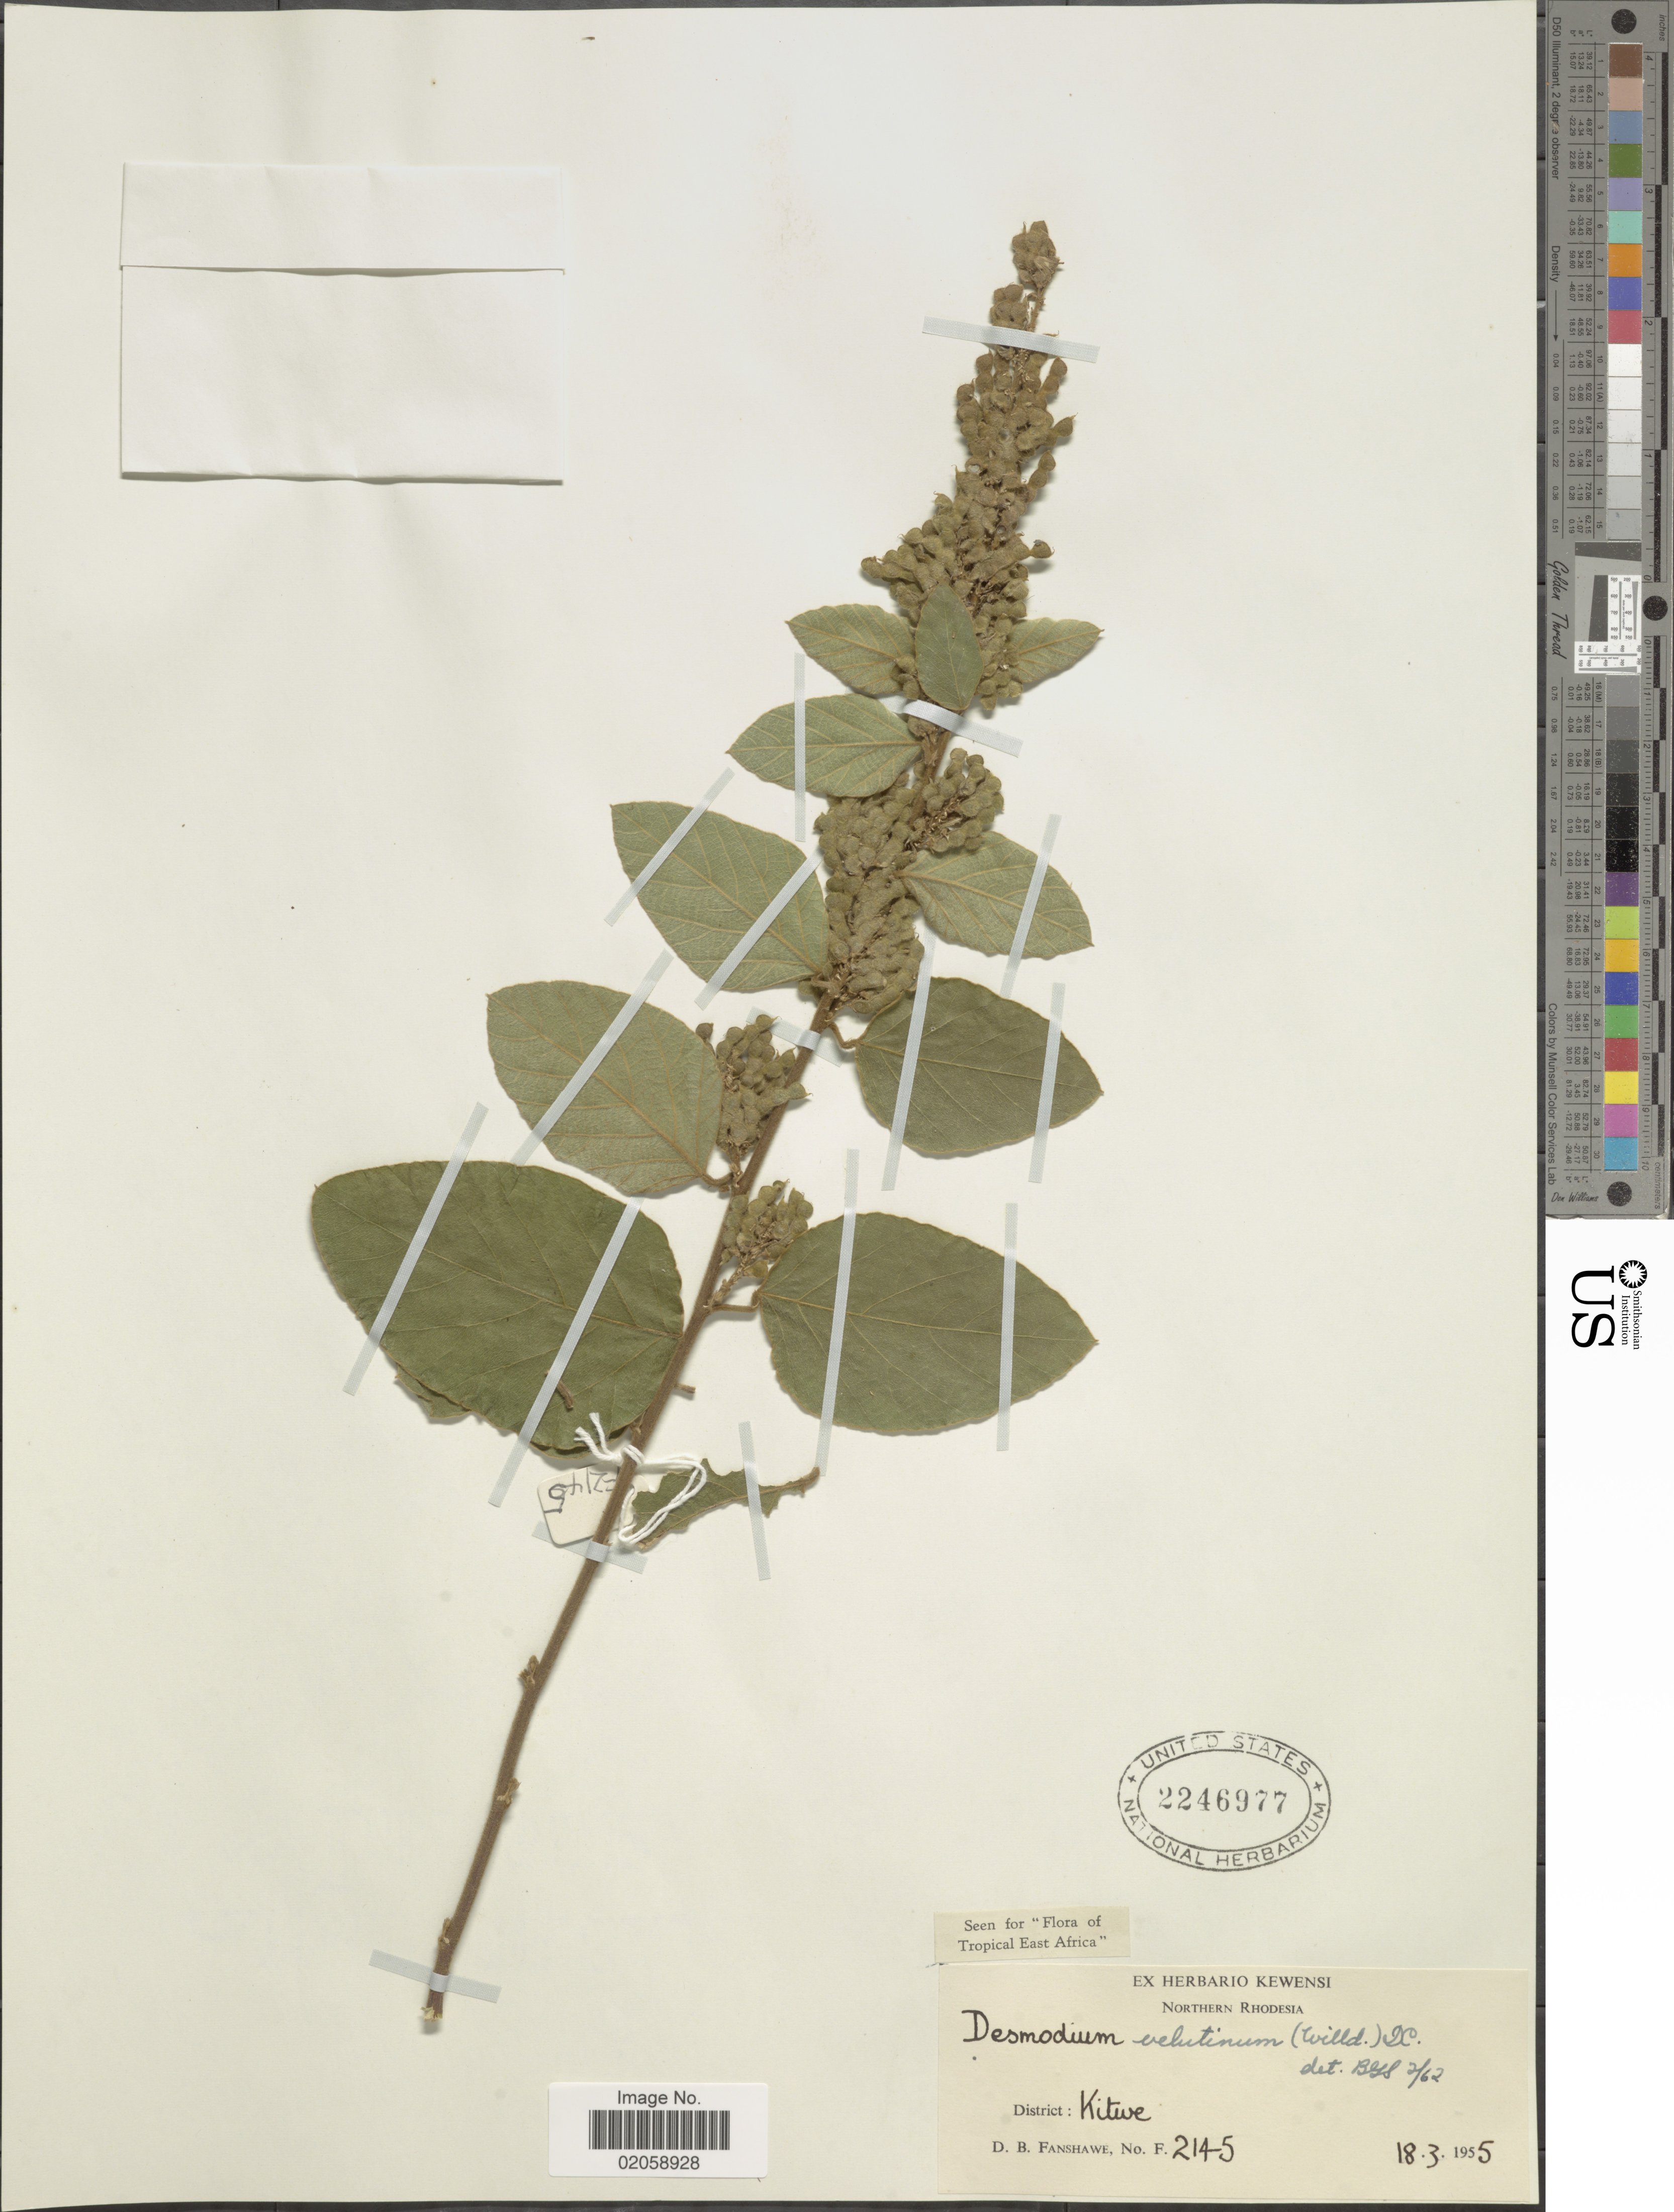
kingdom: Plantae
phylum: Tracheophyta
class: Magnoliopsida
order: Fabales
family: Fabaceae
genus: Polhillides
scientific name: Polhillides velutina subsp. velutina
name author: (Willd.) H. Ohashi & K. Ohashi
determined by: Strong, Mark T., (BOT), Smithsonian Institution - National Museum of Natural History (UNITED STATES)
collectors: D. B. Fanshawe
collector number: F2145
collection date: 1955-03-18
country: Zambia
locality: Northern Rhodesia. District: Kitwe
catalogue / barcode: US 2246977